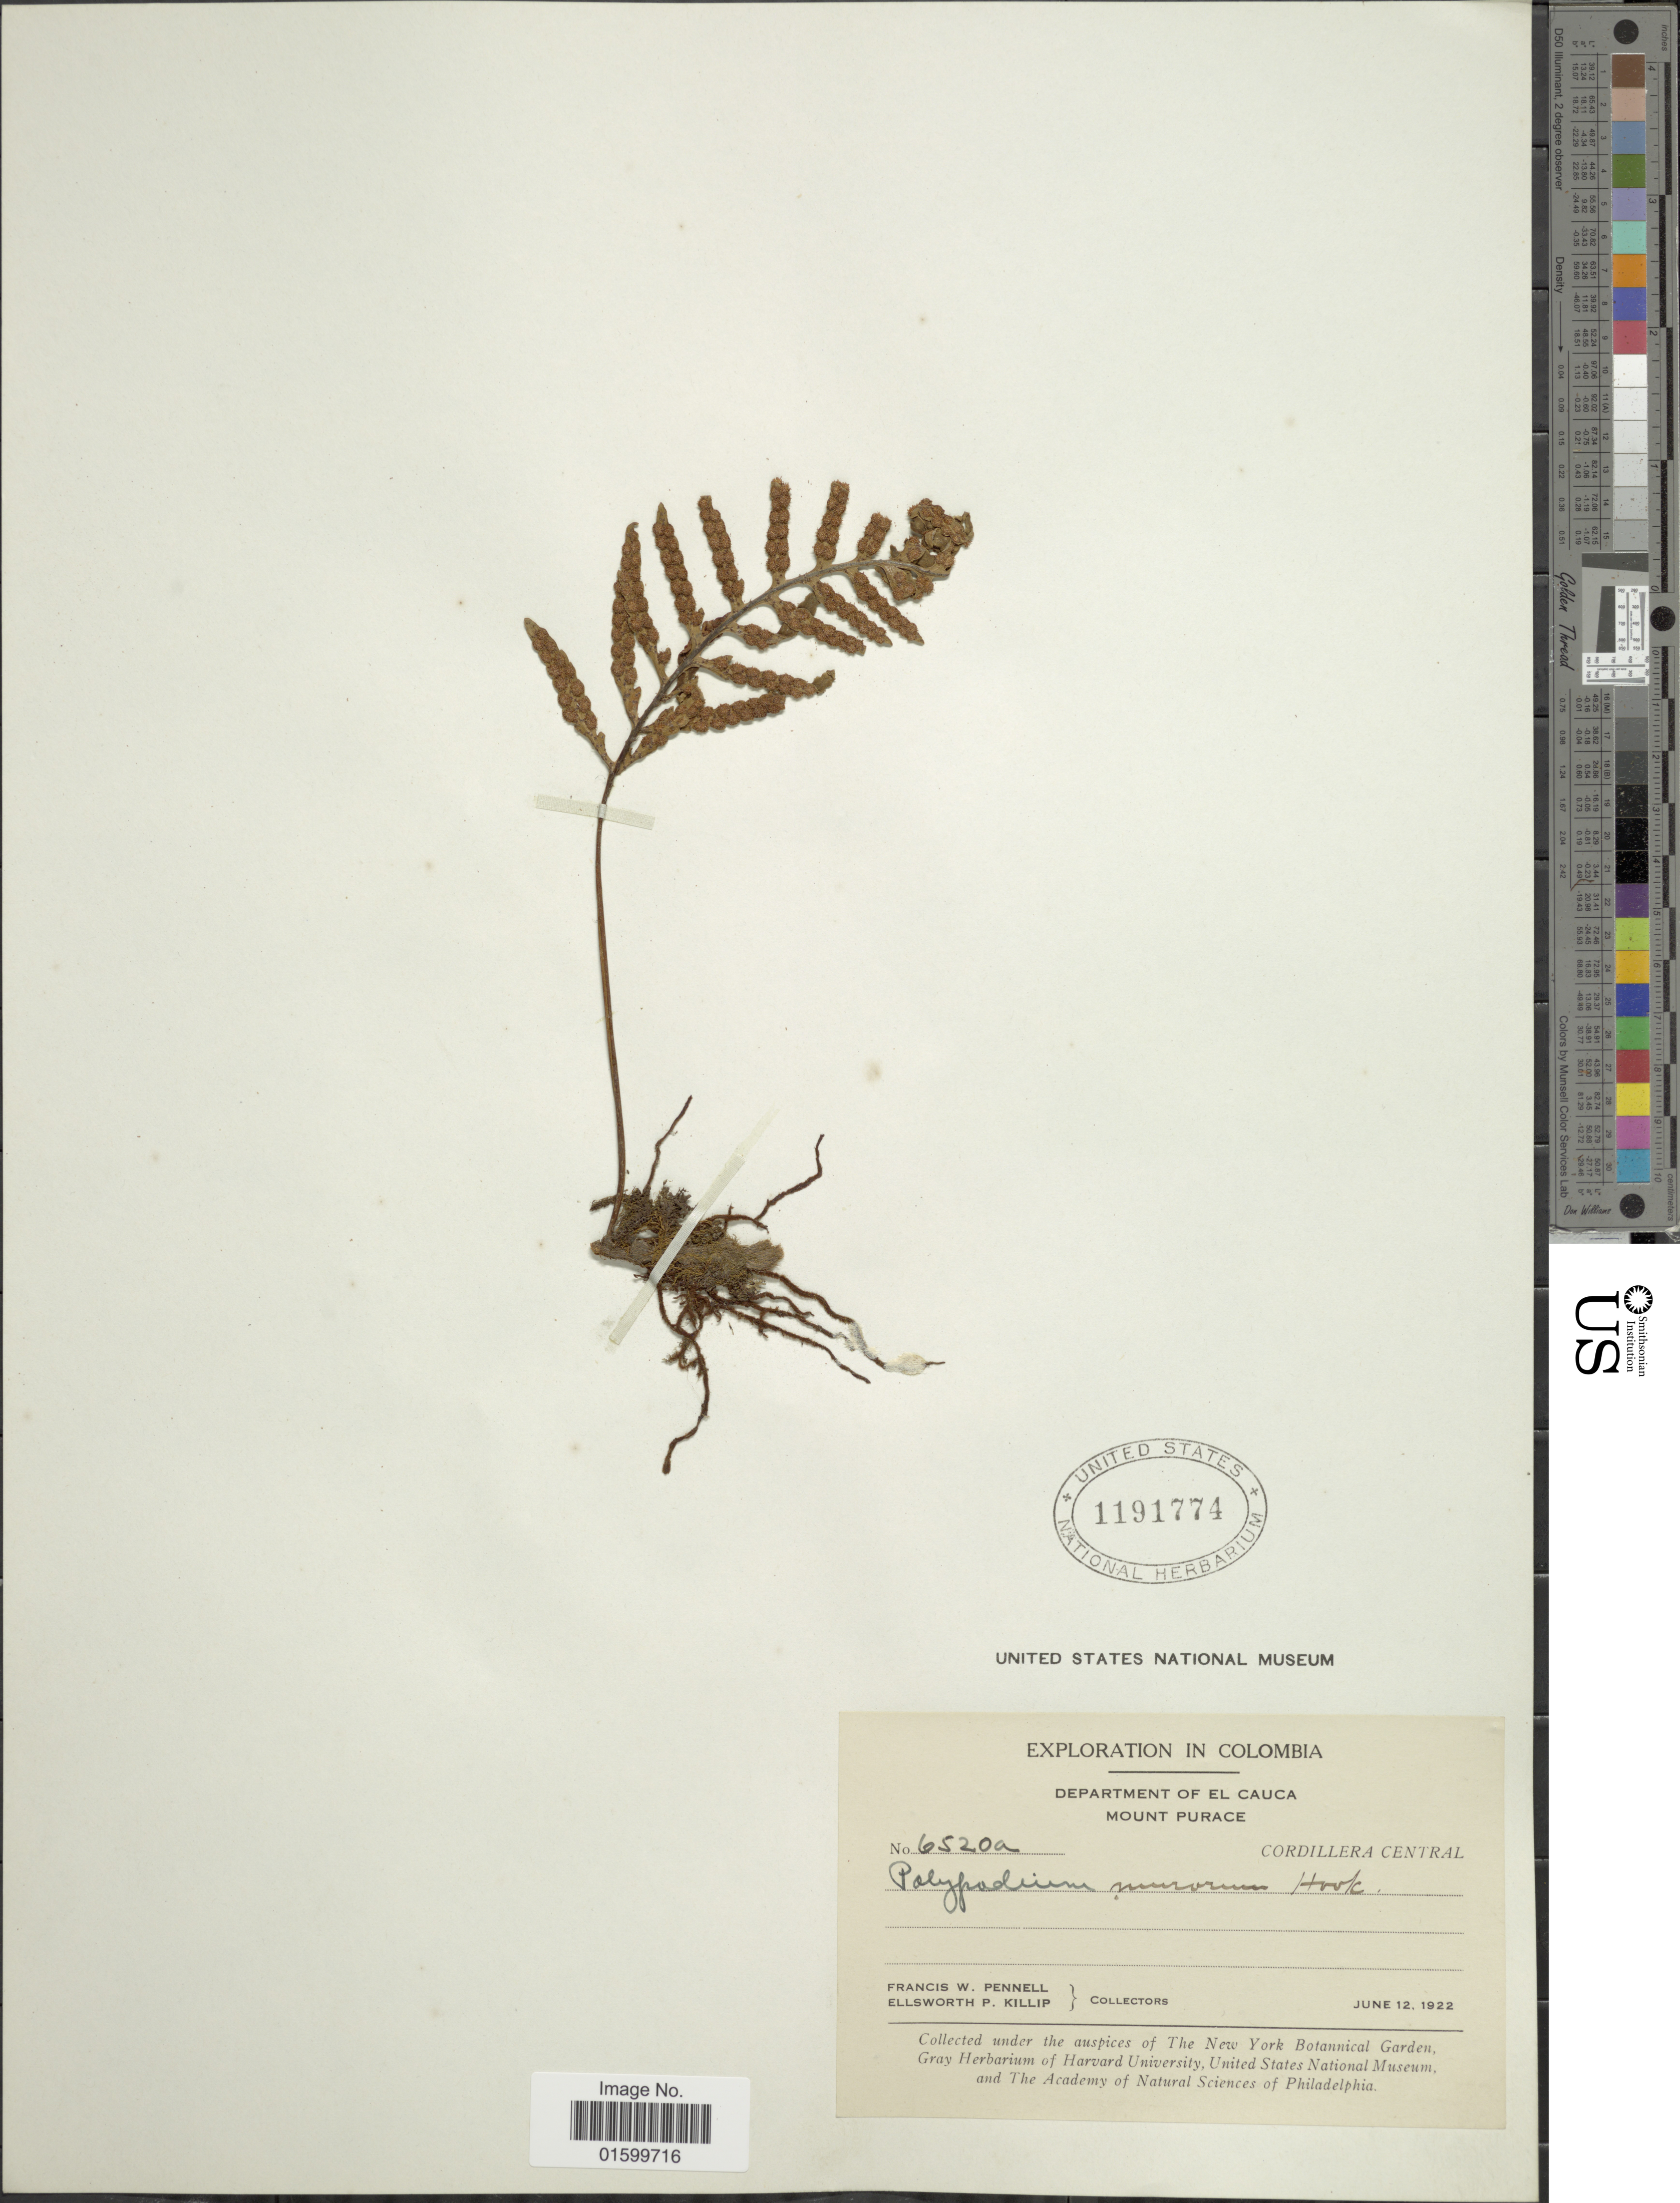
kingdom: Plantae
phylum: Tracheophyta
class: Polypodiopsida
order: Polypodiales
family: Polypodiaceae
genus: Pleopeltis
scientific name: Pleopeltis murorum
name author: (Hook.) A.R. Sm. & Tejero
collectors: F. W. Pennell & E. P. Killip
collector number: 6520a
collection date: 1922-06-12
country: Colombia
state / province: Cauca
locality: Department of El Cauca, Mount Purace, Cordillera Central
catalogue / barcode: US 1191774